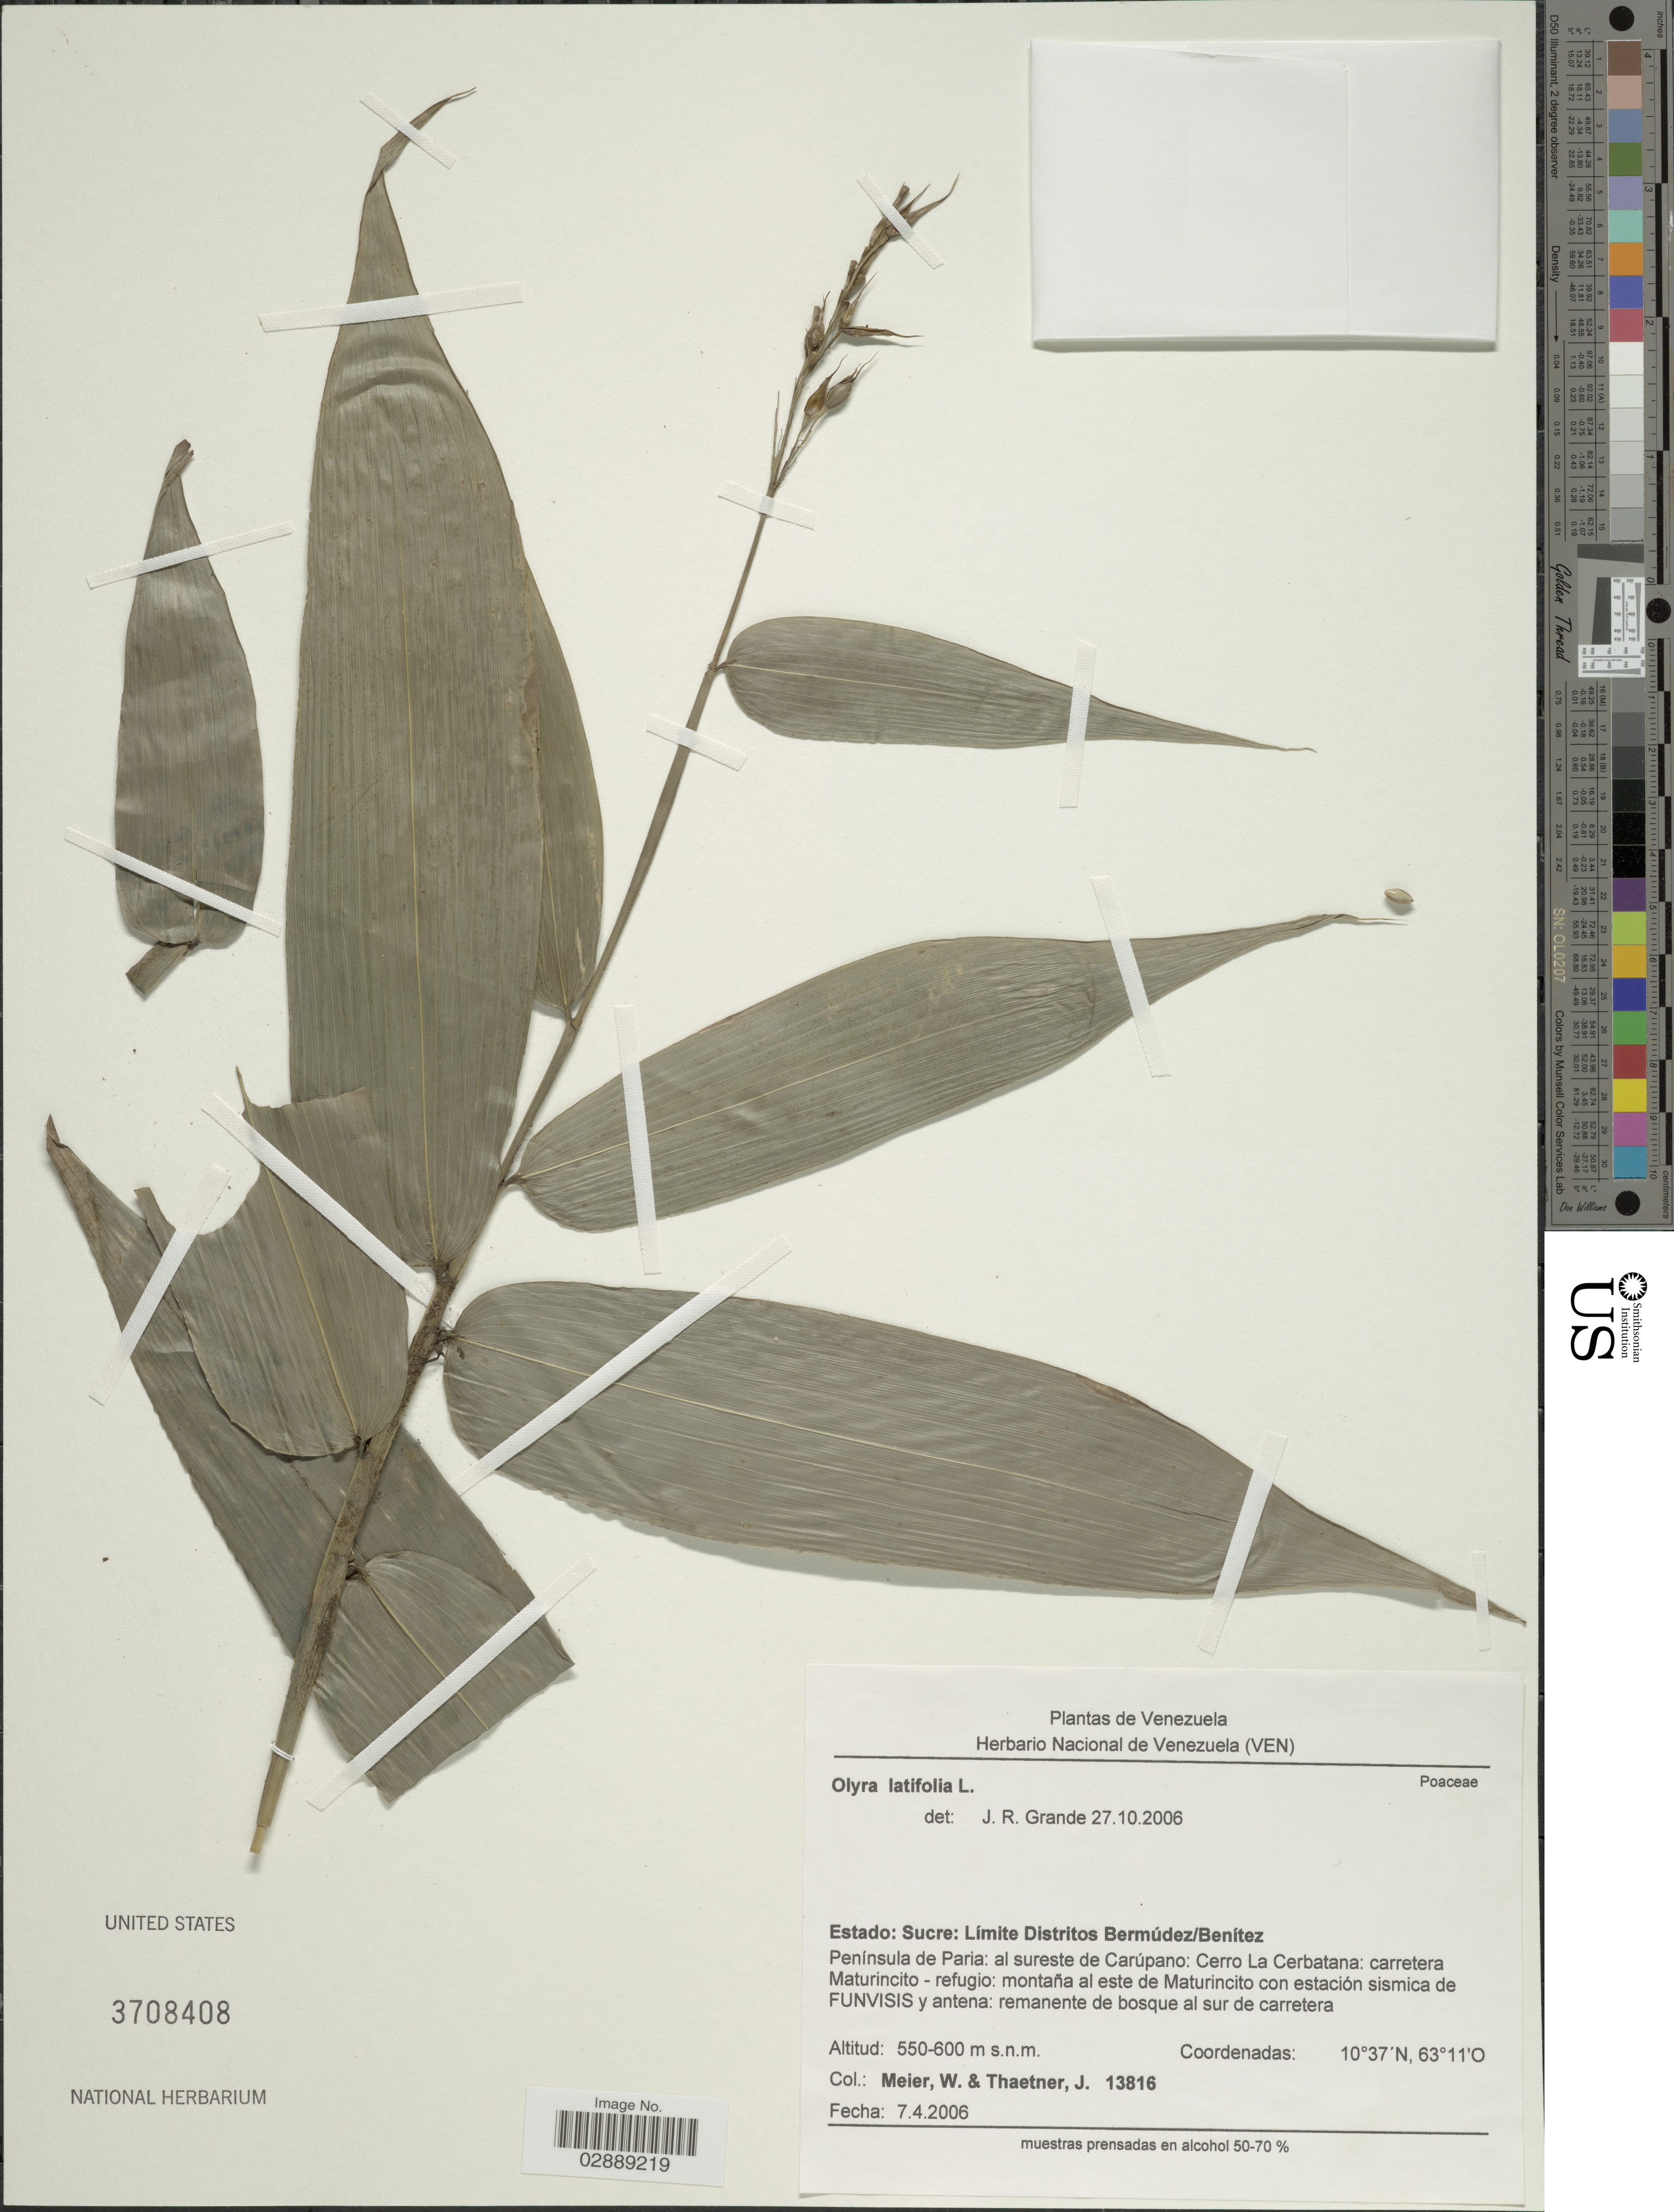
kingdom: Plantae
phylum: Tracheophyta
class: Liliopsida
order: Poales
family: Poaceae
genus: Olyra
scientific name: Olyra latifolia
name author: L.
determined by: Grande, J. R.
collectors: W. Meier & J. Thaetner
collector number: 13816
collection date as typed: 7.4.2006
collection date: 2006-04-07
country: Venezuela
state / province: Sucre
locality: Limite Distritos Bermudez/Benitez, Peninsula de Paria: al sureste de Carupano: Cerro La Cerbatana: carretera Maturincito - refugio: montaña al este de Maturincito con estacion sismica de FUNVISIS y antena: remanente de bosque al sur de carretera.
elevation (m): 550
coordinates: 10° 37' N, 63° 11' O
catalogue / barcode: US 3708408